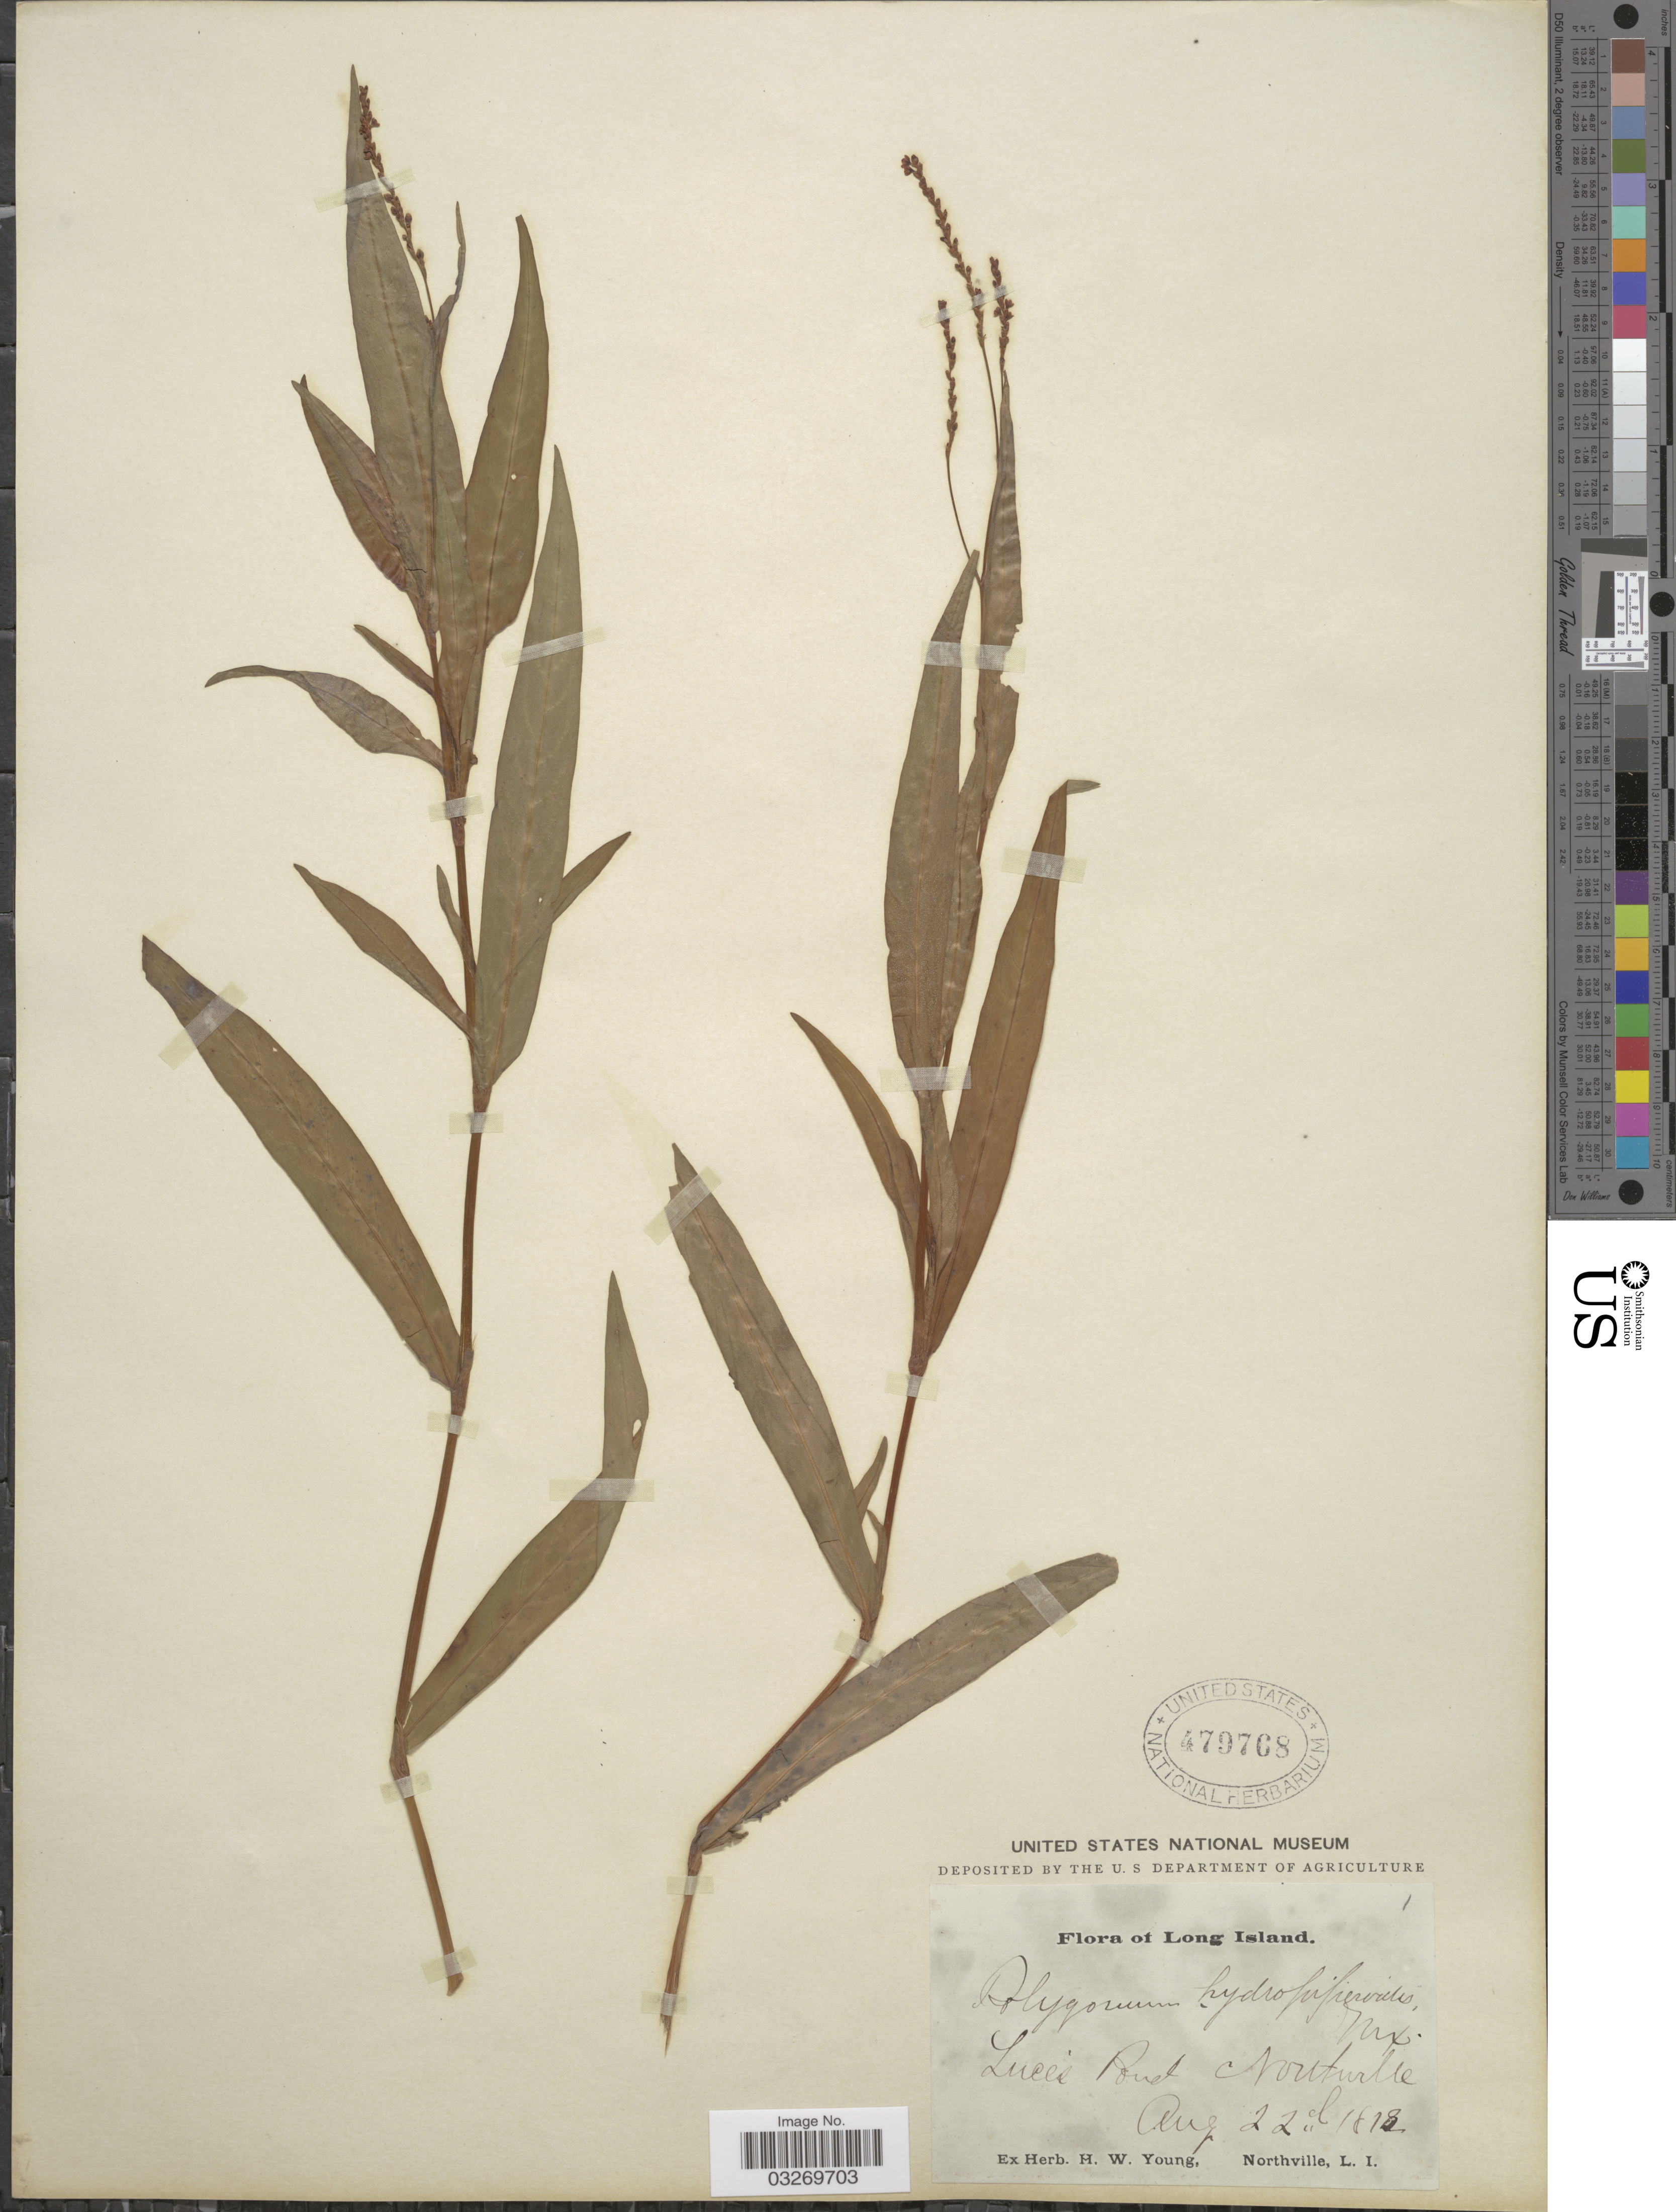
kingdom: Plantae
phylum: Tracheophyta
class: Magnoliopsida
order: Caryophyllales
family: Polygonaceae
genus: Persicaria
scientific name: Persicaria hydropiperoides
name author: (Michx.) Small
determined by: Atha, D. E.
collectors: ex herb. H.W. Young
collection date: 1818-08-22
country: United States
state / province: New York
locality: Long Island. Luce's Pond Northville.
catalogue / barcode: US 479768